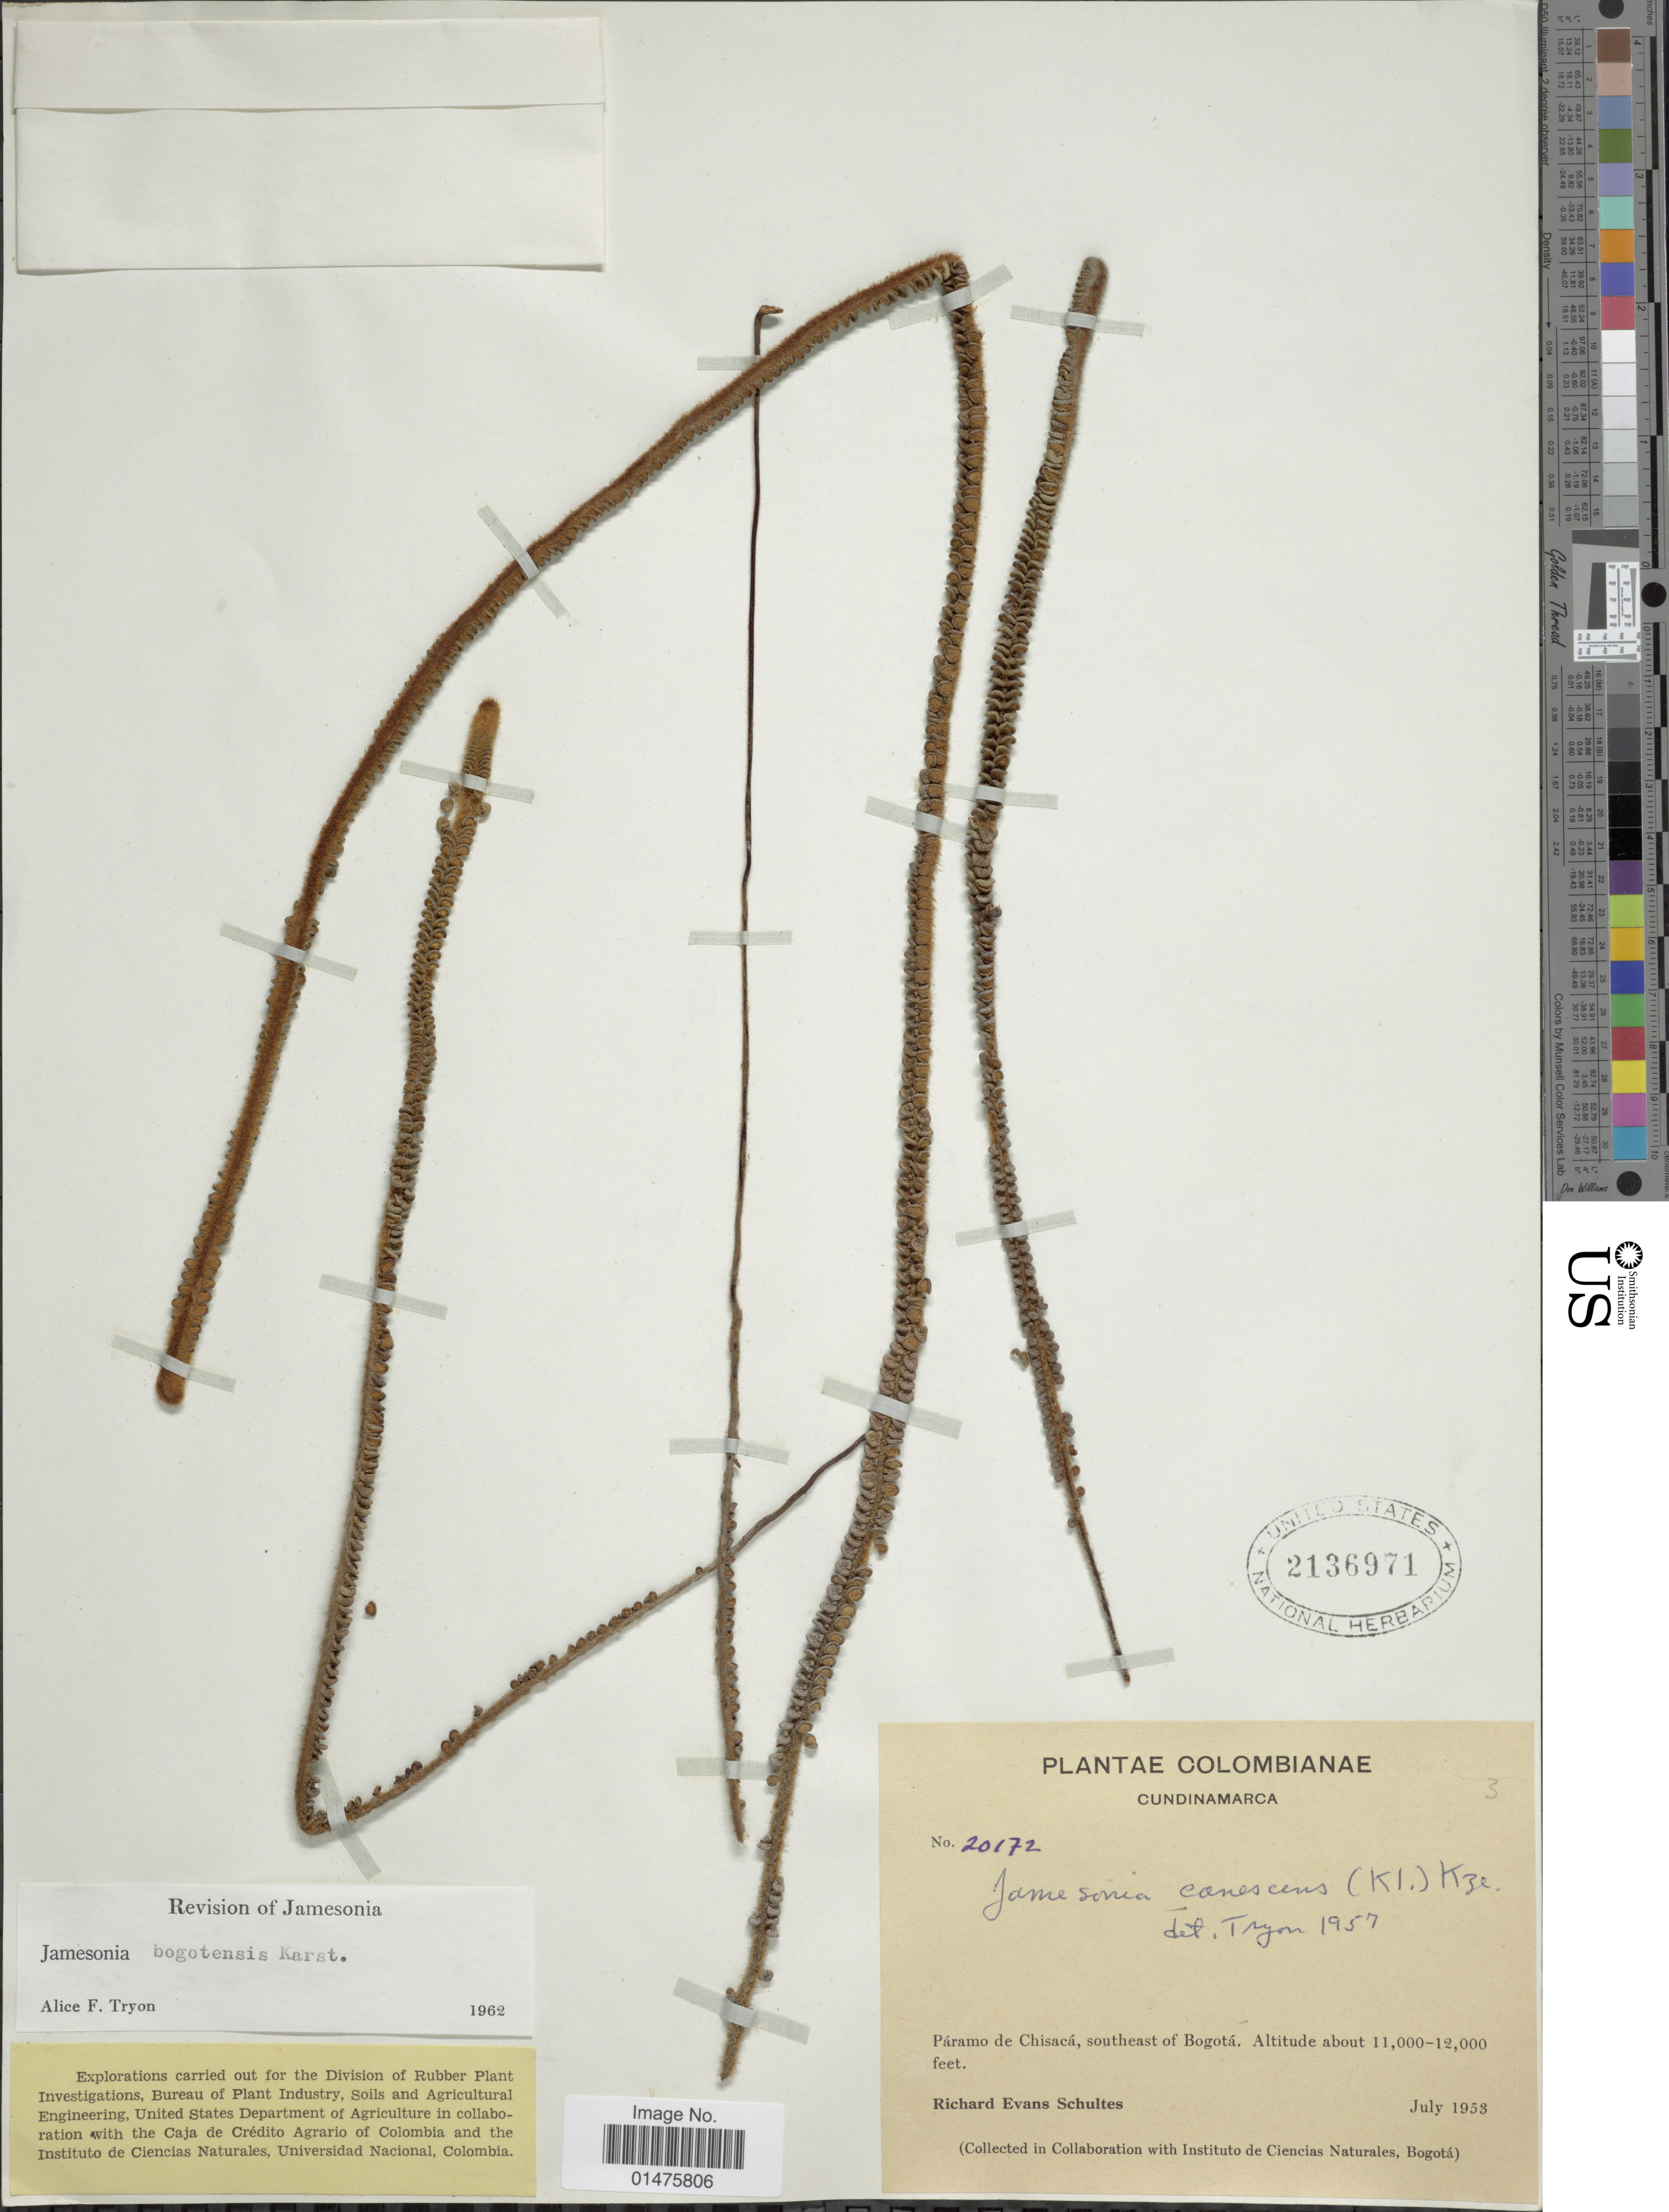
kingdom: Plantae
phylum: Tracheophyta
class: Polypodiopsida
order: Polypodiales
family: Pteridaceae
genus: Jamesonia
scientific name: Jamesonia bogotensis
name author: H. Karst.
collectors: R. E. Schultes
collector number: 20172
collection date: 1953-07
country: Colombia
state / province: Cundinamarca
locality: Páramo de Chisacá, southeast of Bogotá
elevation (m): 3353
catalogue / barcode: US 2136971